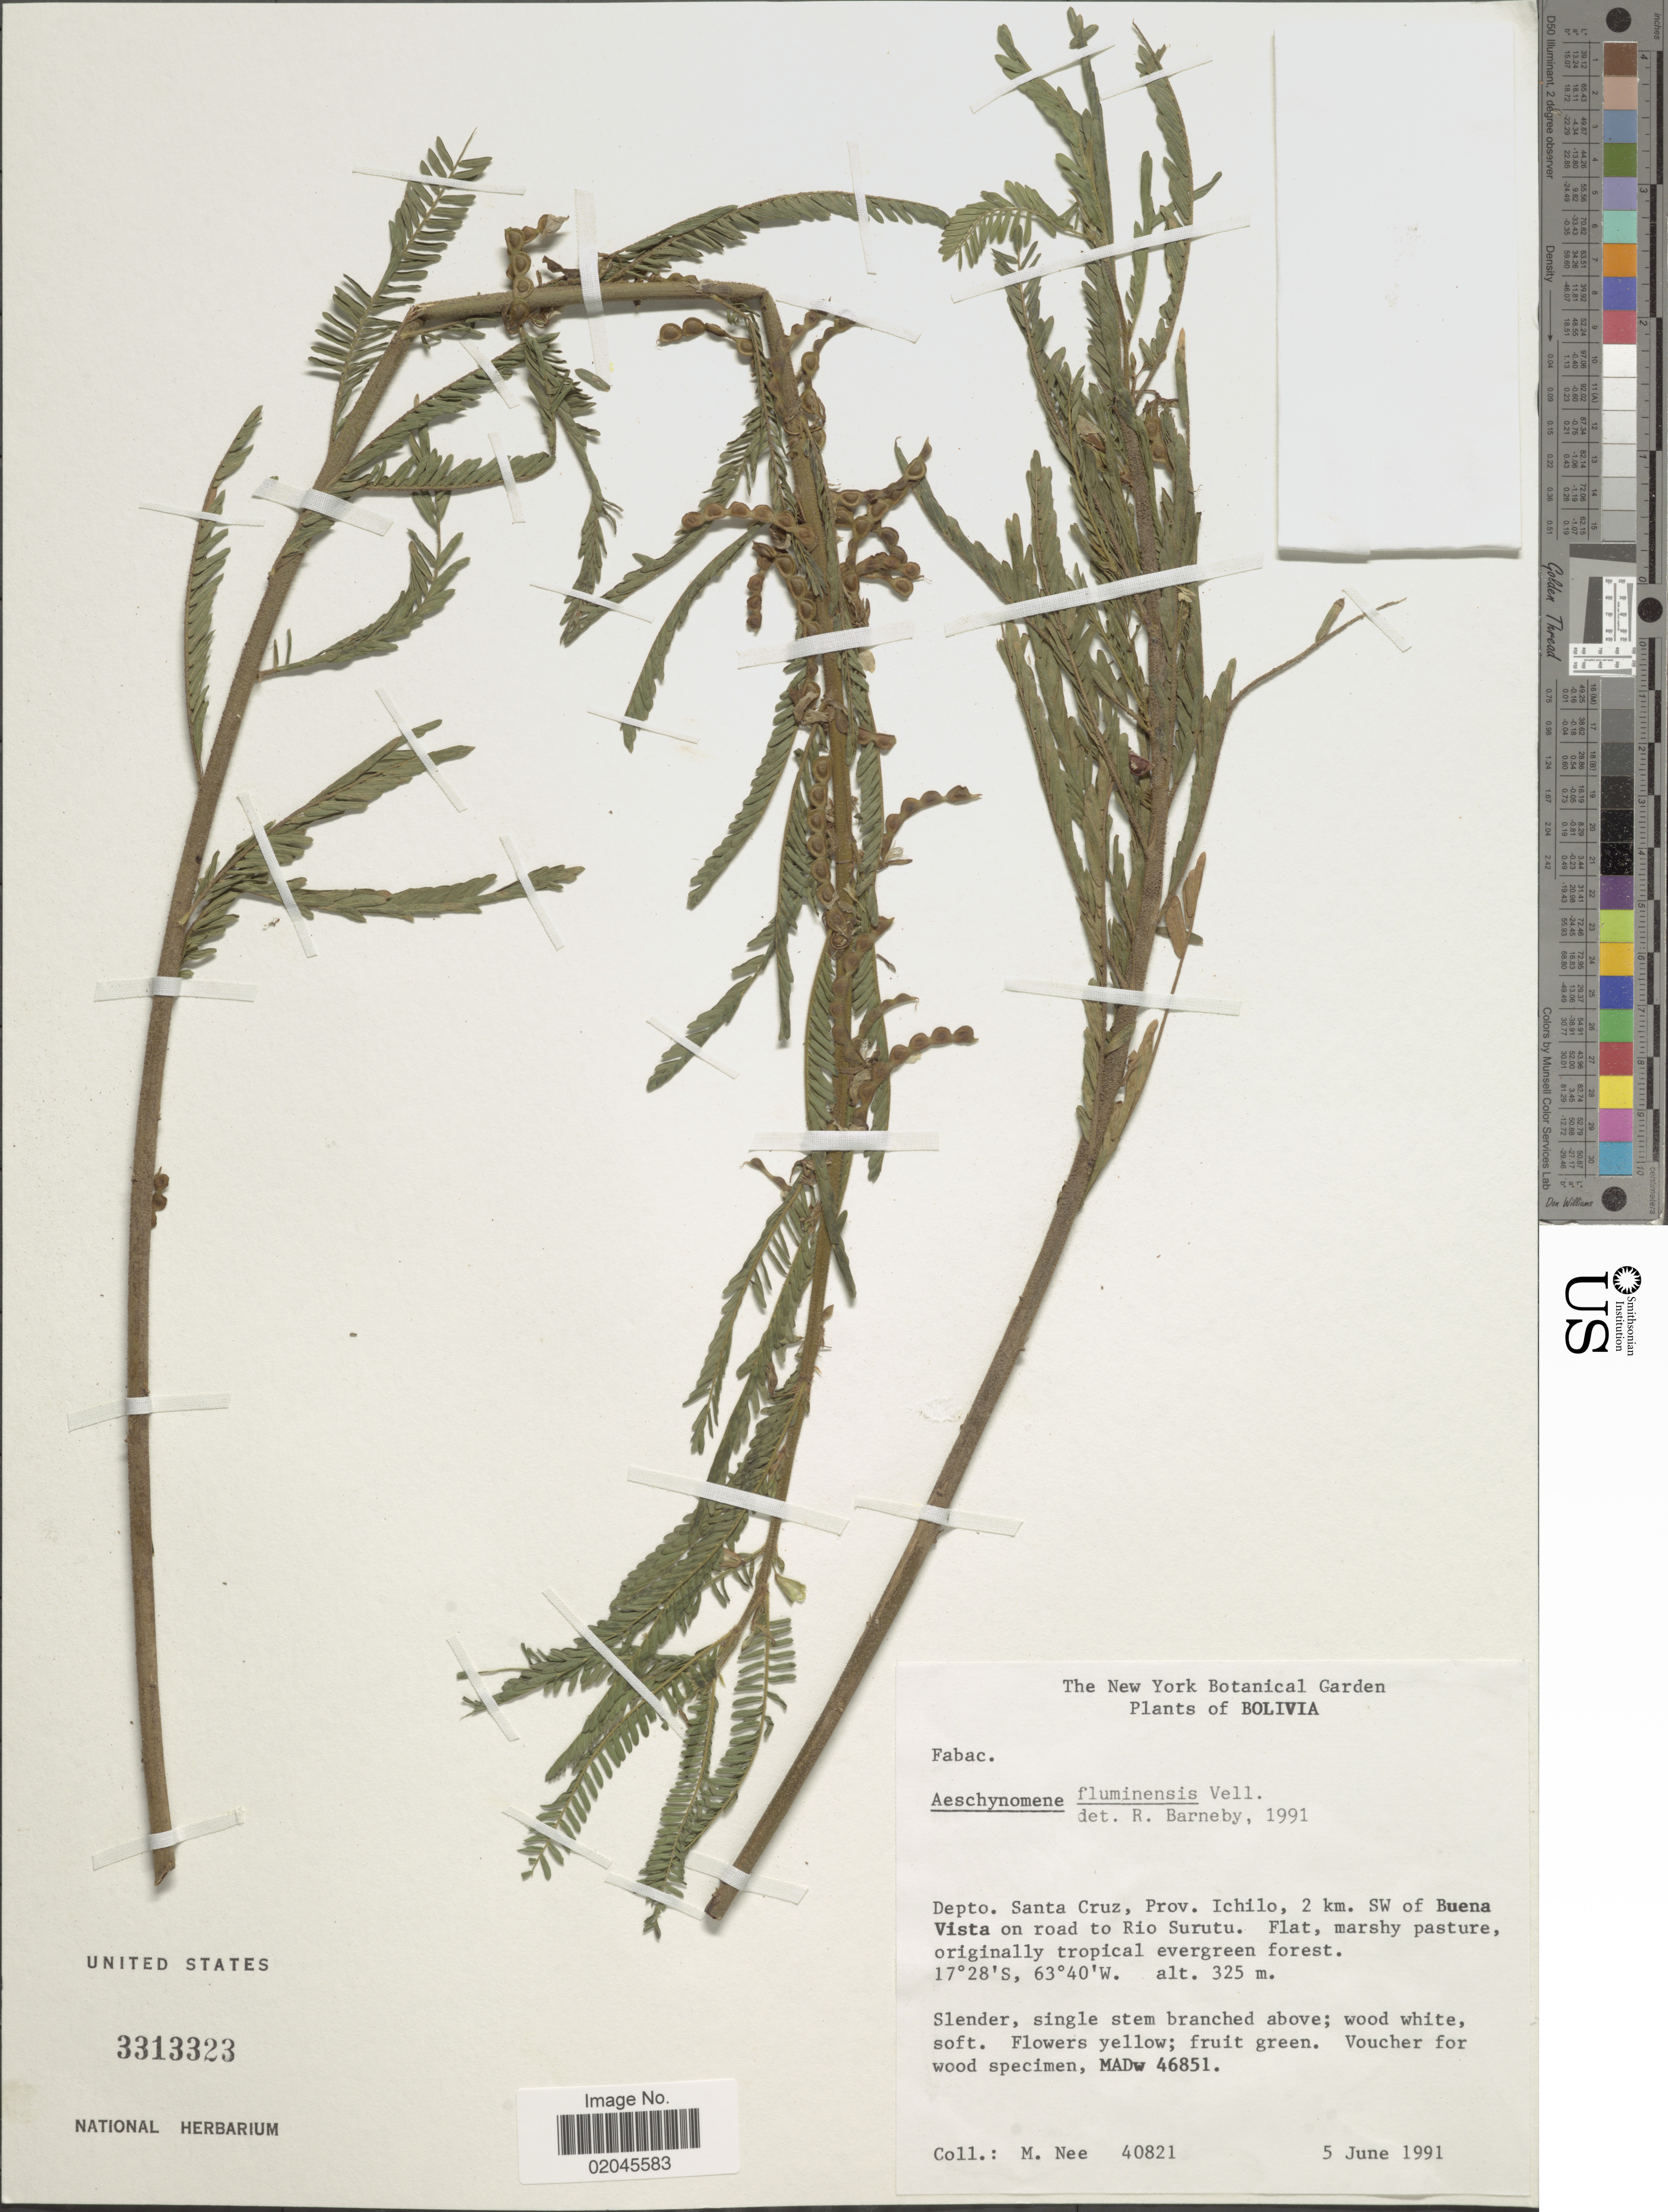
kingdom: Plantae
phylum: Tracheophyta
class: Magnoliopsida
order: Fabales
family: Fabaceae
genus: Aeschynomene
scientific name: Aeschynomene fluminensis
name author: Vell.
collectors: M. Nee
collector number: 40821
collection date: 1991-06-05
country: Bolivia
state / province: Santa Cruz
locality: Prov. Ichilo, 2 km. SW of Buena Vista on road to Rio Surutu, originally tropical evergreen forest.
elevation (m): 325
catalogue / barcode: US 3313323